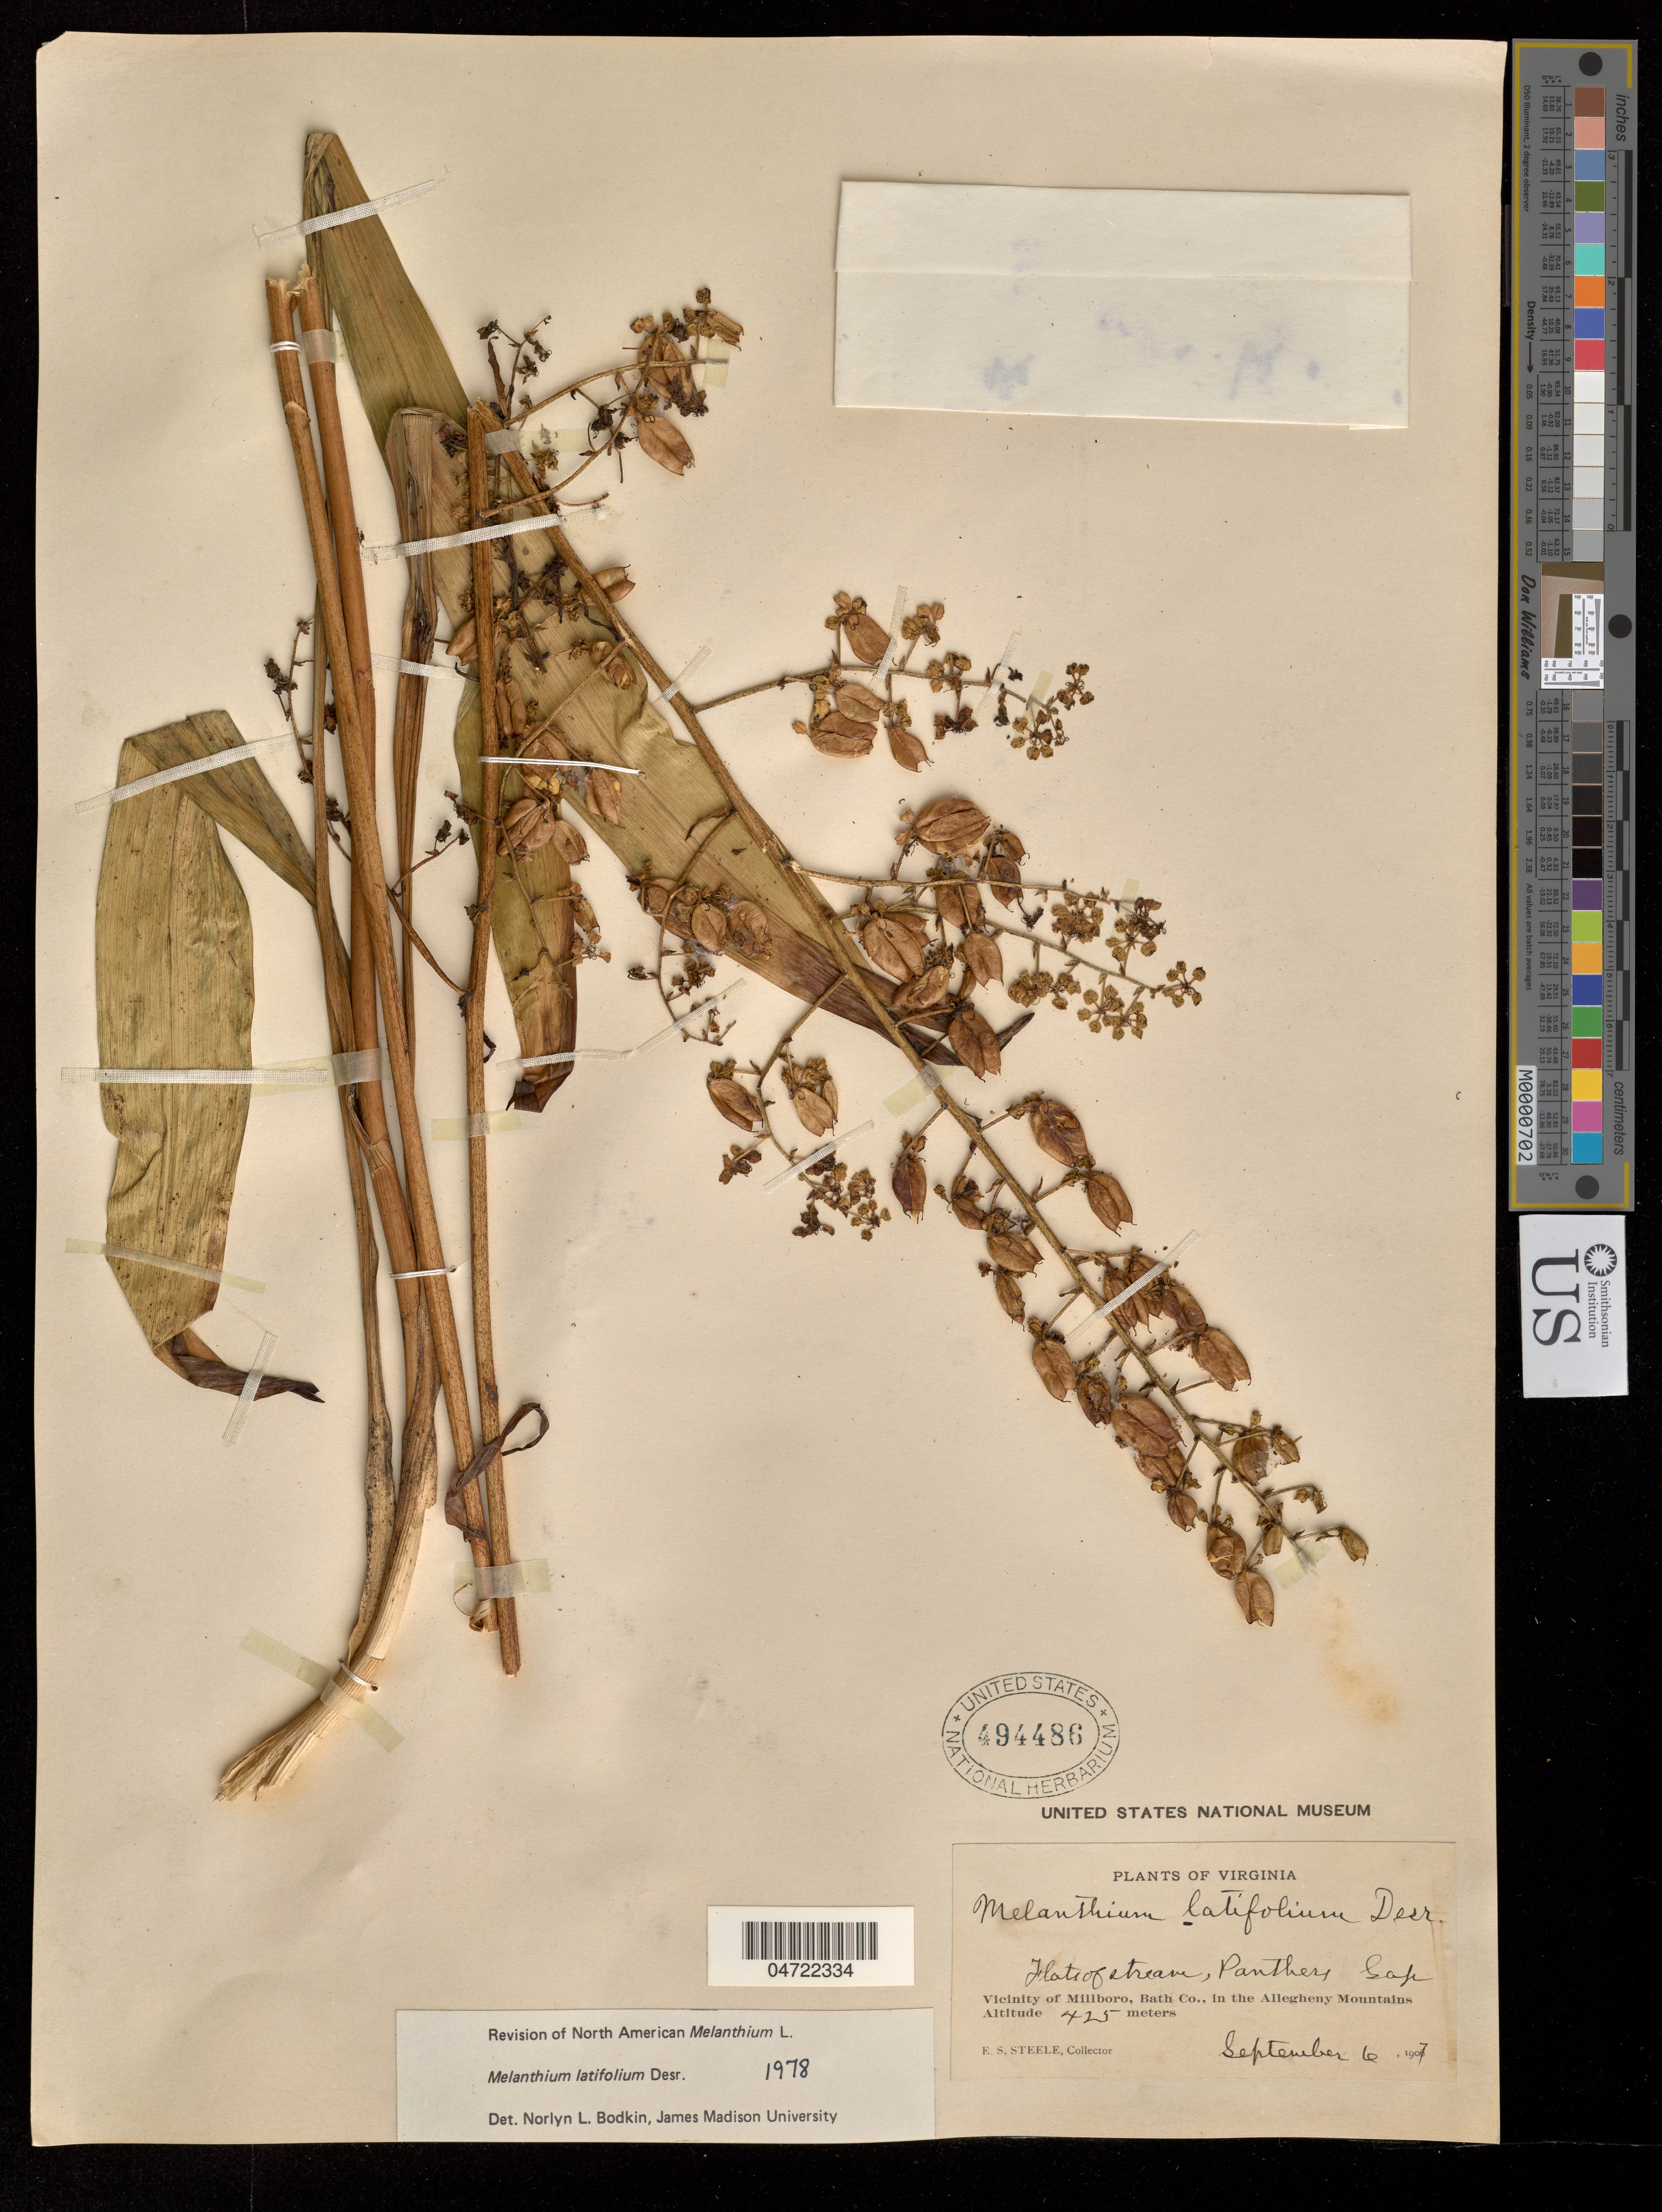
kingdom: Plantae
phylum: Tracheophyta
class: Liliopsida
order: Liliales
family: Melanthiaceae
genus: Melanthium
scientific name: Melanthium latifolium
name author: Desr.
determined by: Bodkin, N. L.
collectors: E. Steele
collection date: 1907-09-06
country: United States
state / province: Virginia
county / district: Bath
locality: Vicinity of Millboro, in the Allegheny Mountains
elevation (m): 425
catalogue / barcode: US 494486